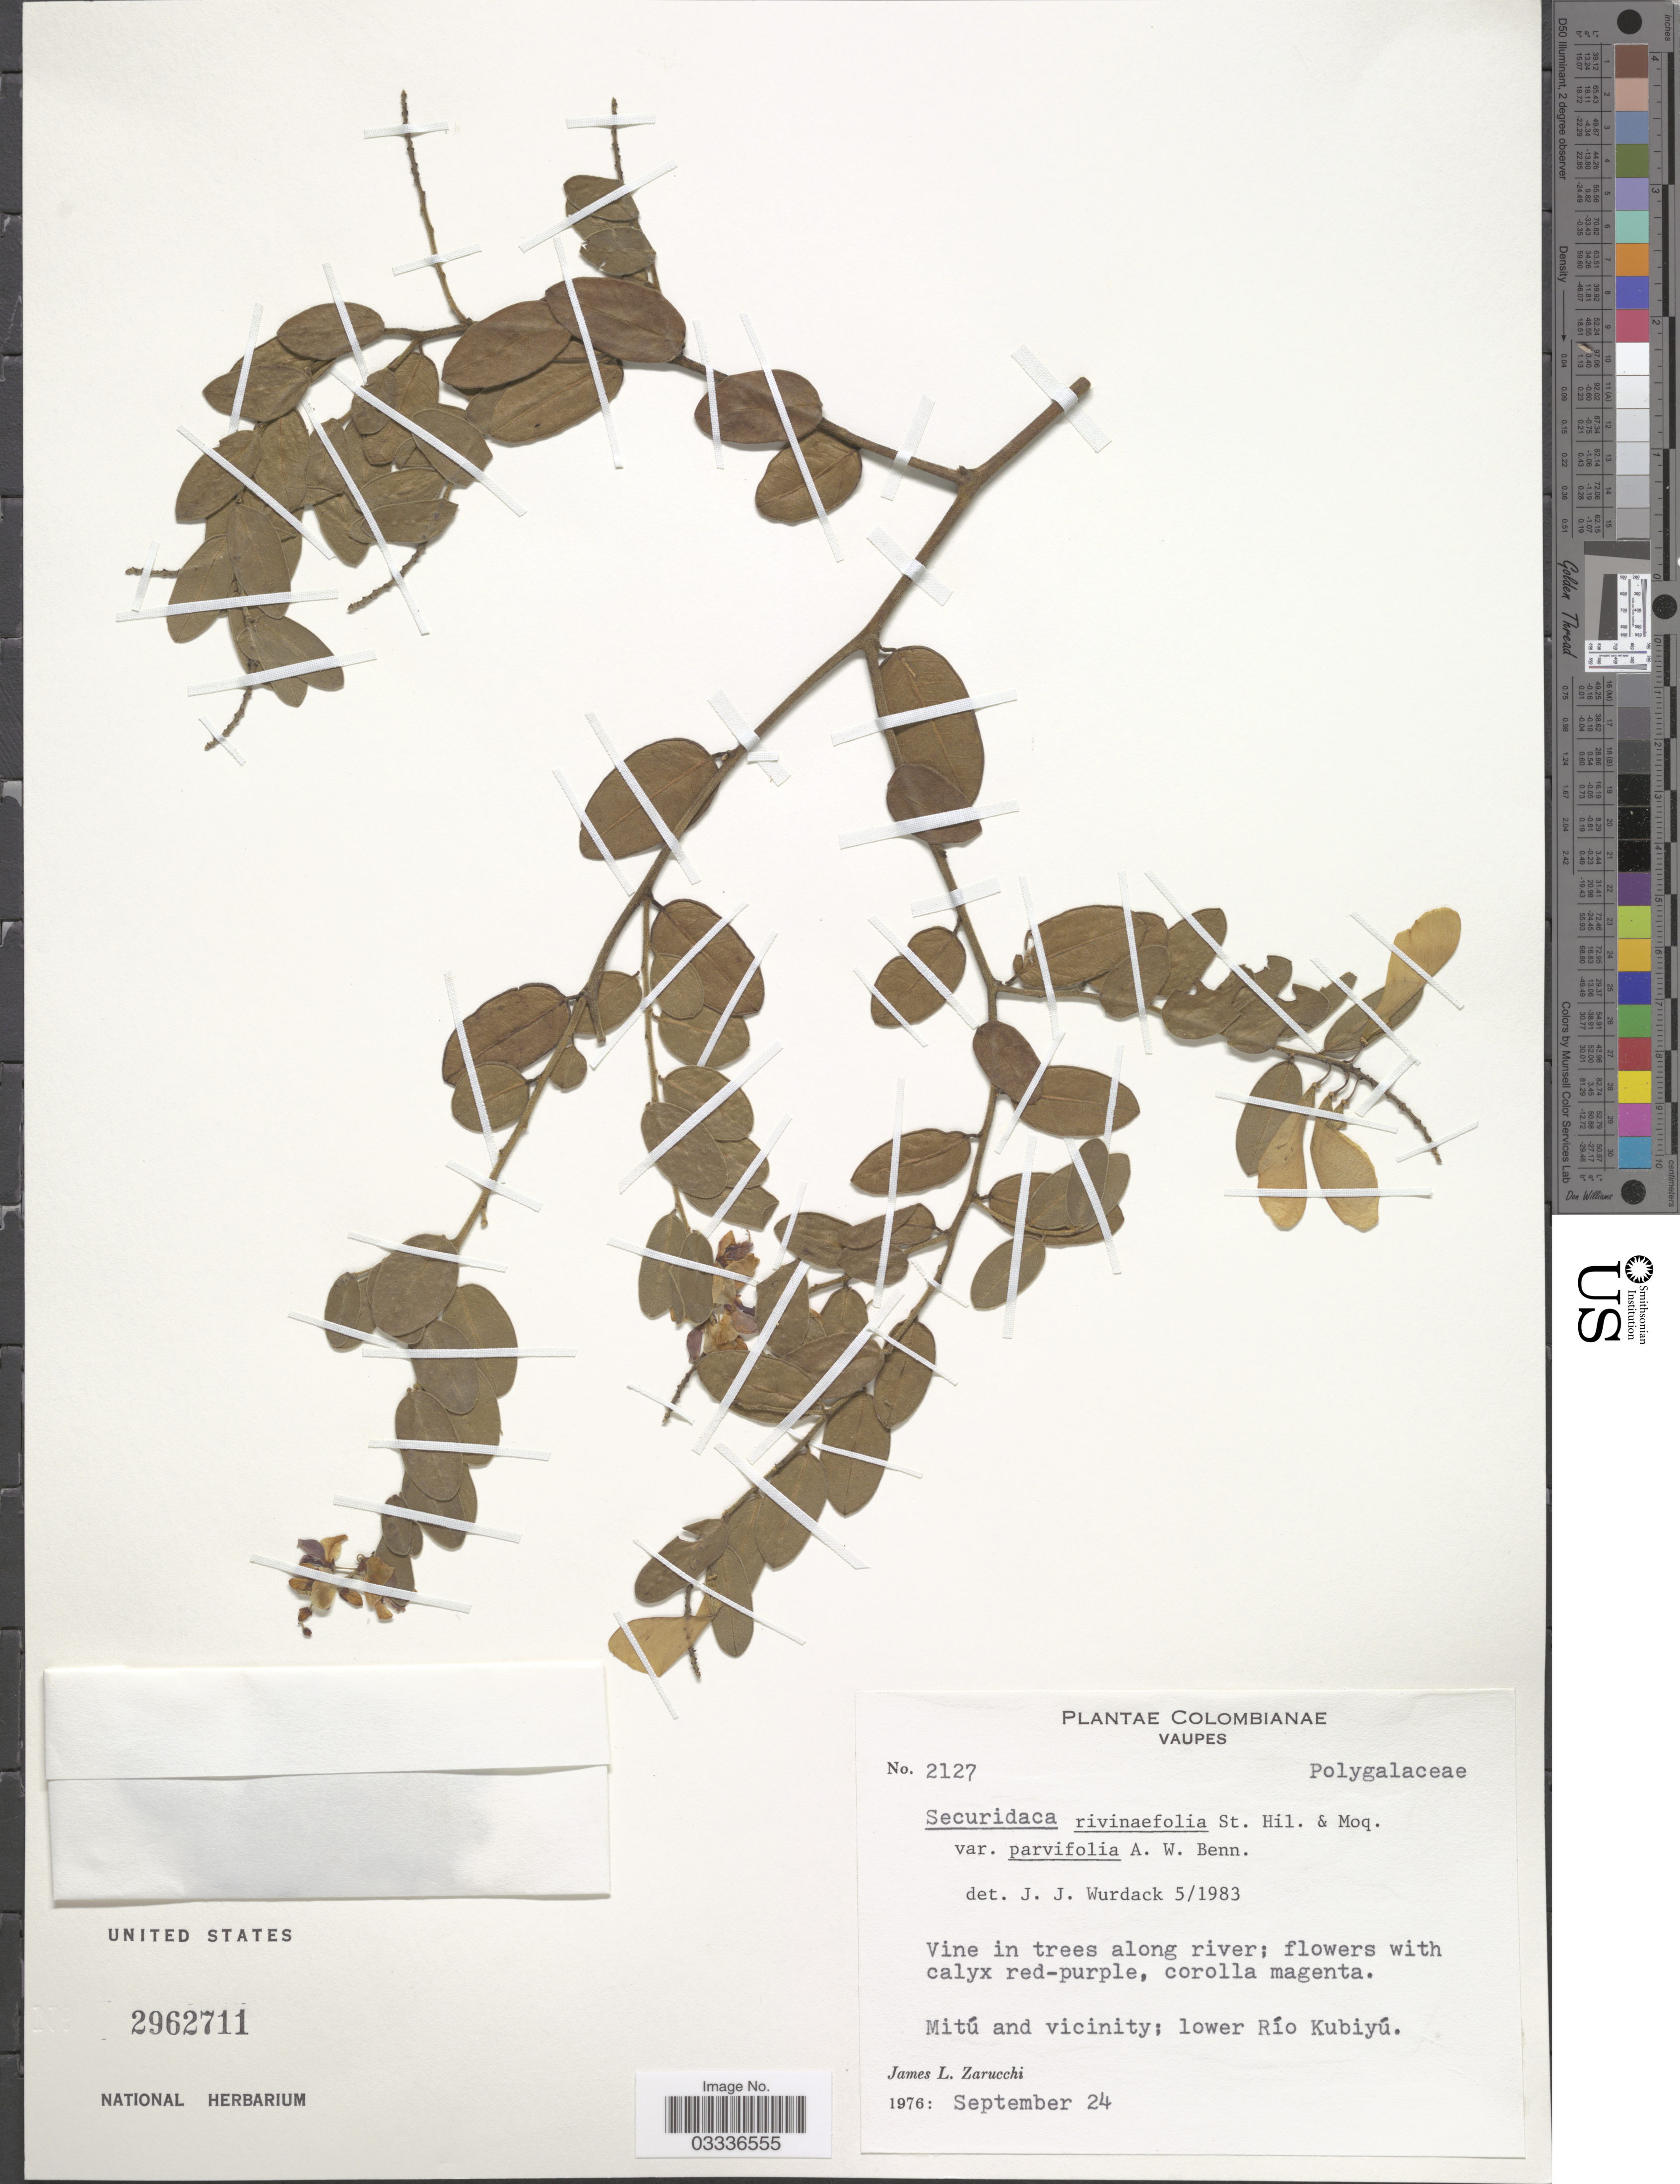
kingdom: Plantae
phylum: Tracheophyta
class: Magnoliopsida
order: Fabales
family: Polygalaceae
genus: Securidaca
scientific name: Securidaca rivinifolia var. parvifolia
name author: A.W. Benn.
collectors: J. L. Zarucchi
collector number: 2127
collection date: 1976-09-24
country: Colombia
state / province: Vaupés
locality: Mitú and vicinity; lower Río Kubiyú.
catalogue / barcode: US 2962711